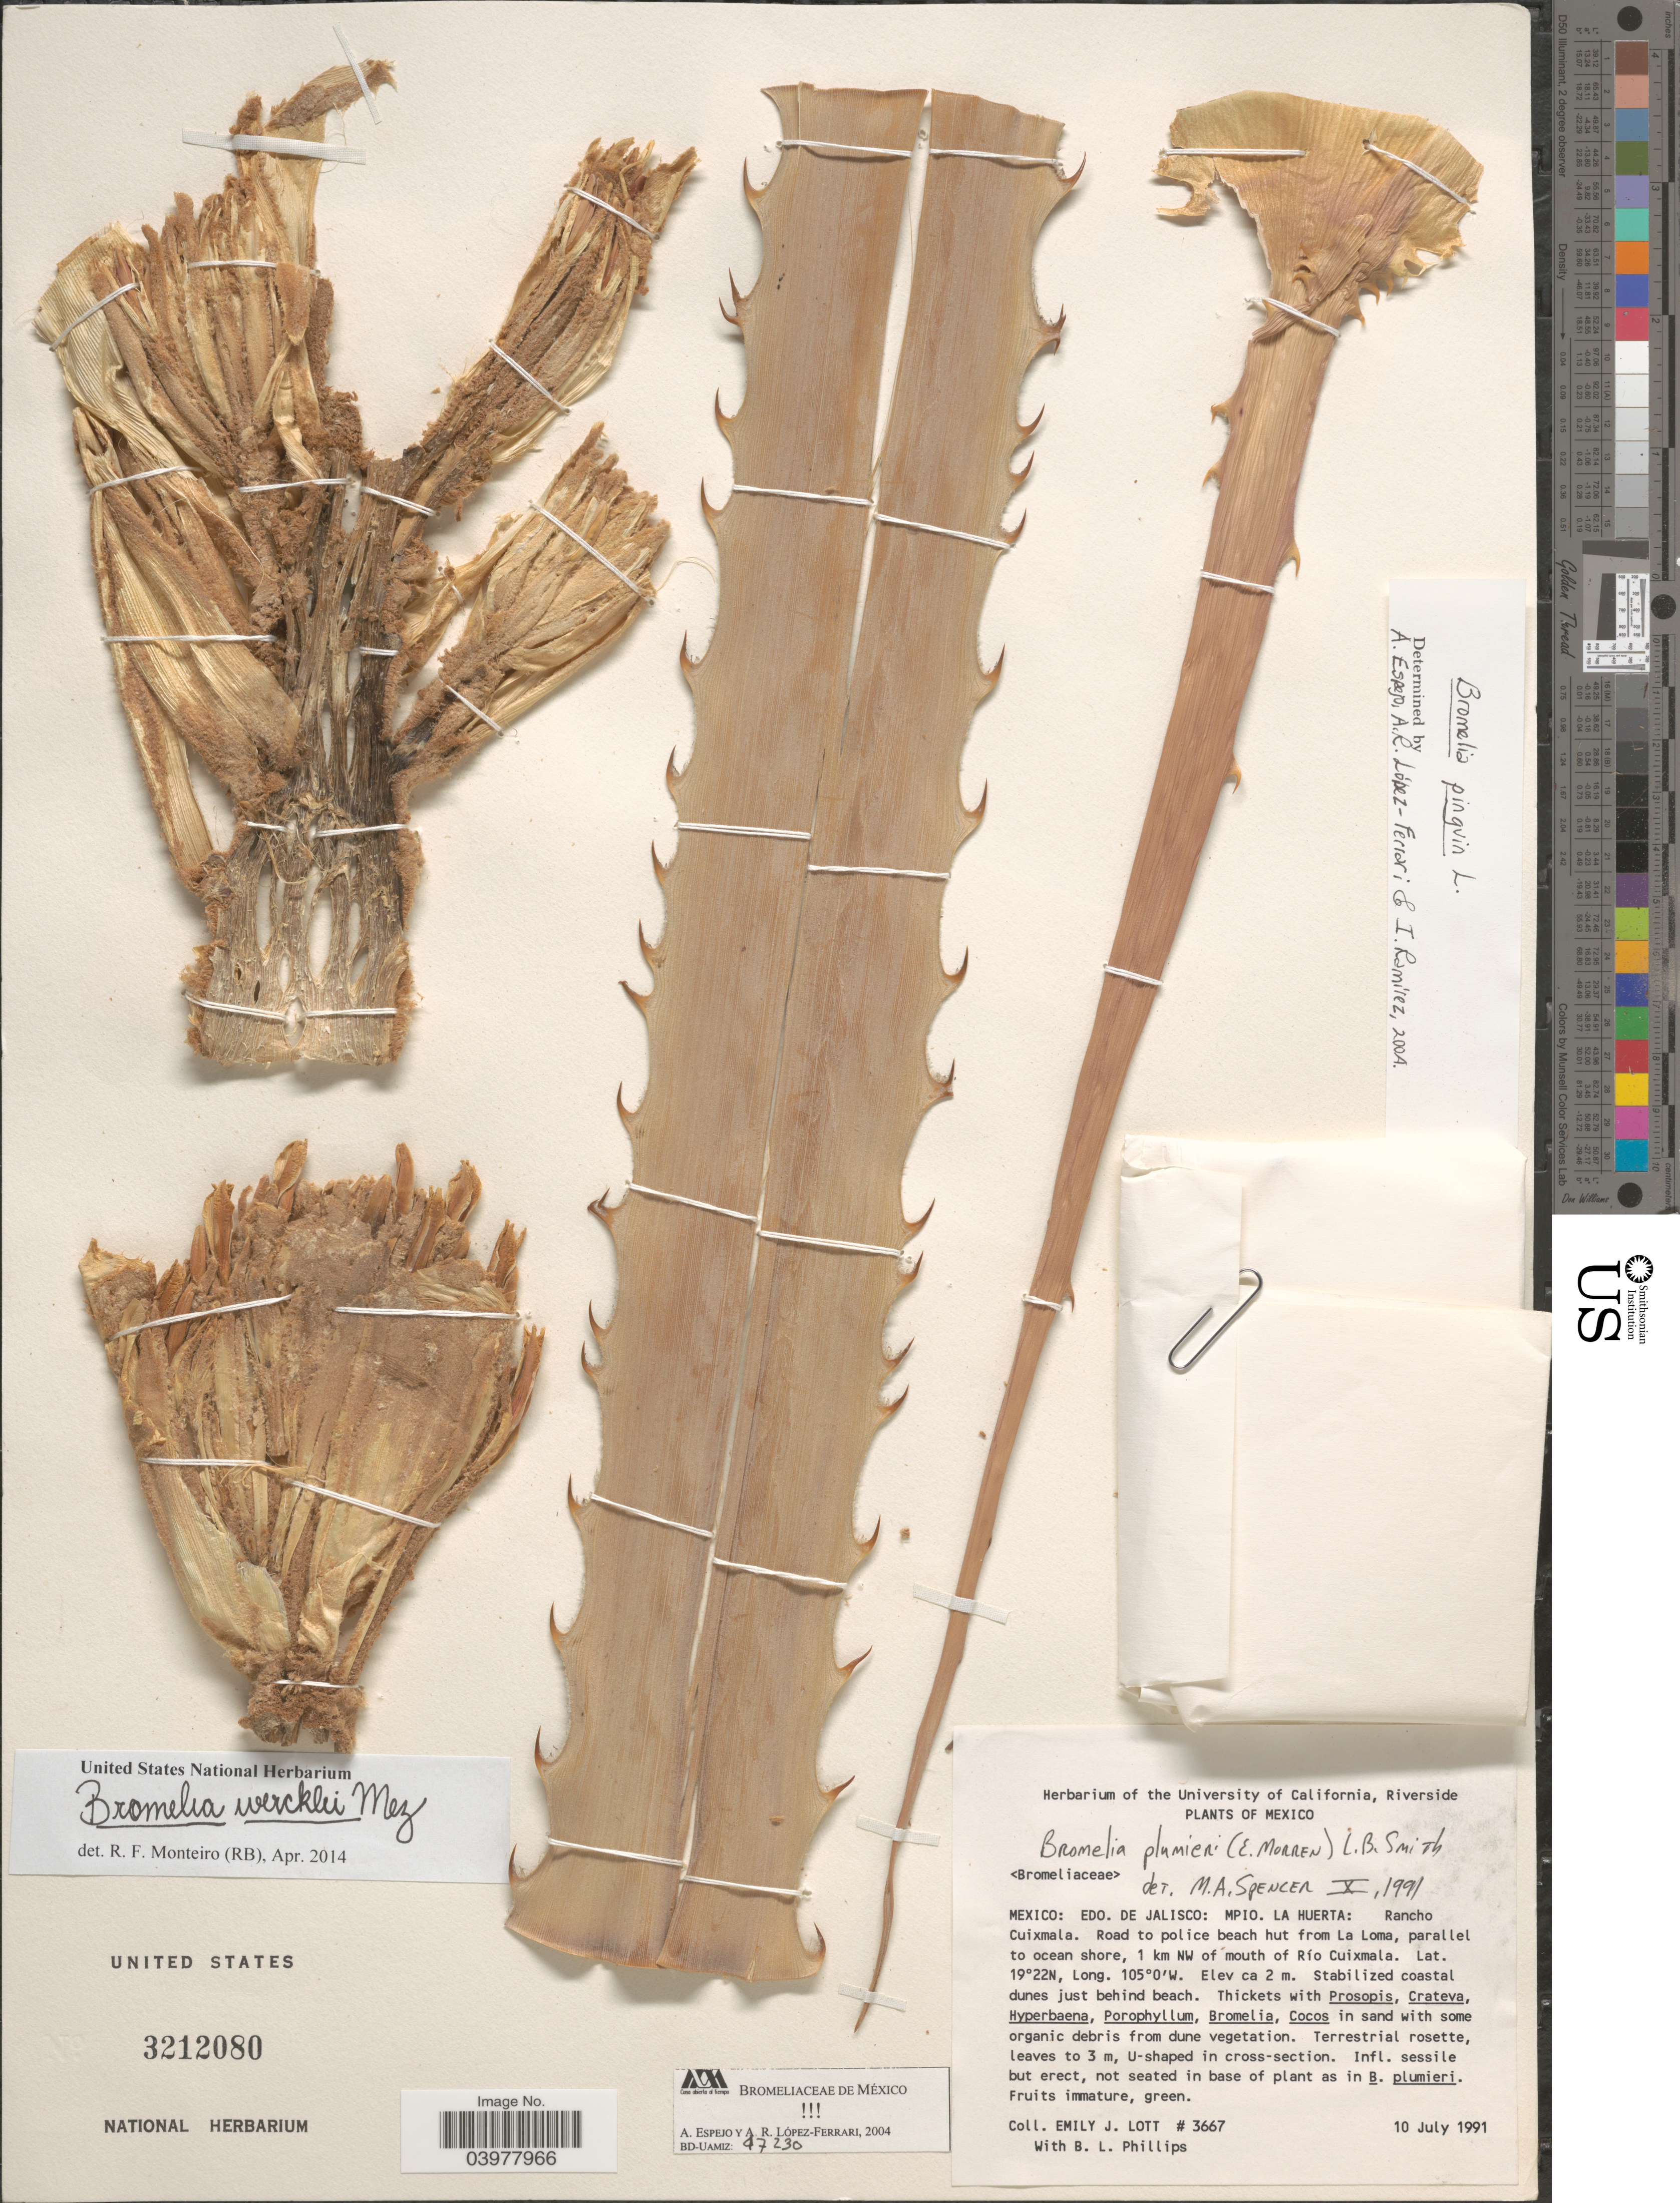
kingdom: Plantae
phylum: Tracheophyta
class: Liliopsida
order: Poales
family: Bromeliaceae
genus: Bromelia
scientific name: Bromelia wercklei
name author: Mez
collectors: E. J. Lott & B. L. Phillips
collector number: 3667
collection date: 1991-07-10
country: Mexico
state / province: Jalisco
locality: Mpio. La Huerta: Rancho Cuixmala. Road to police beach hut from La Loma, parallel to ocean shore, 1 km NW of mouth of Río Cuixmala.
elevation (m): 2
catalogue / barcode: US 3212080